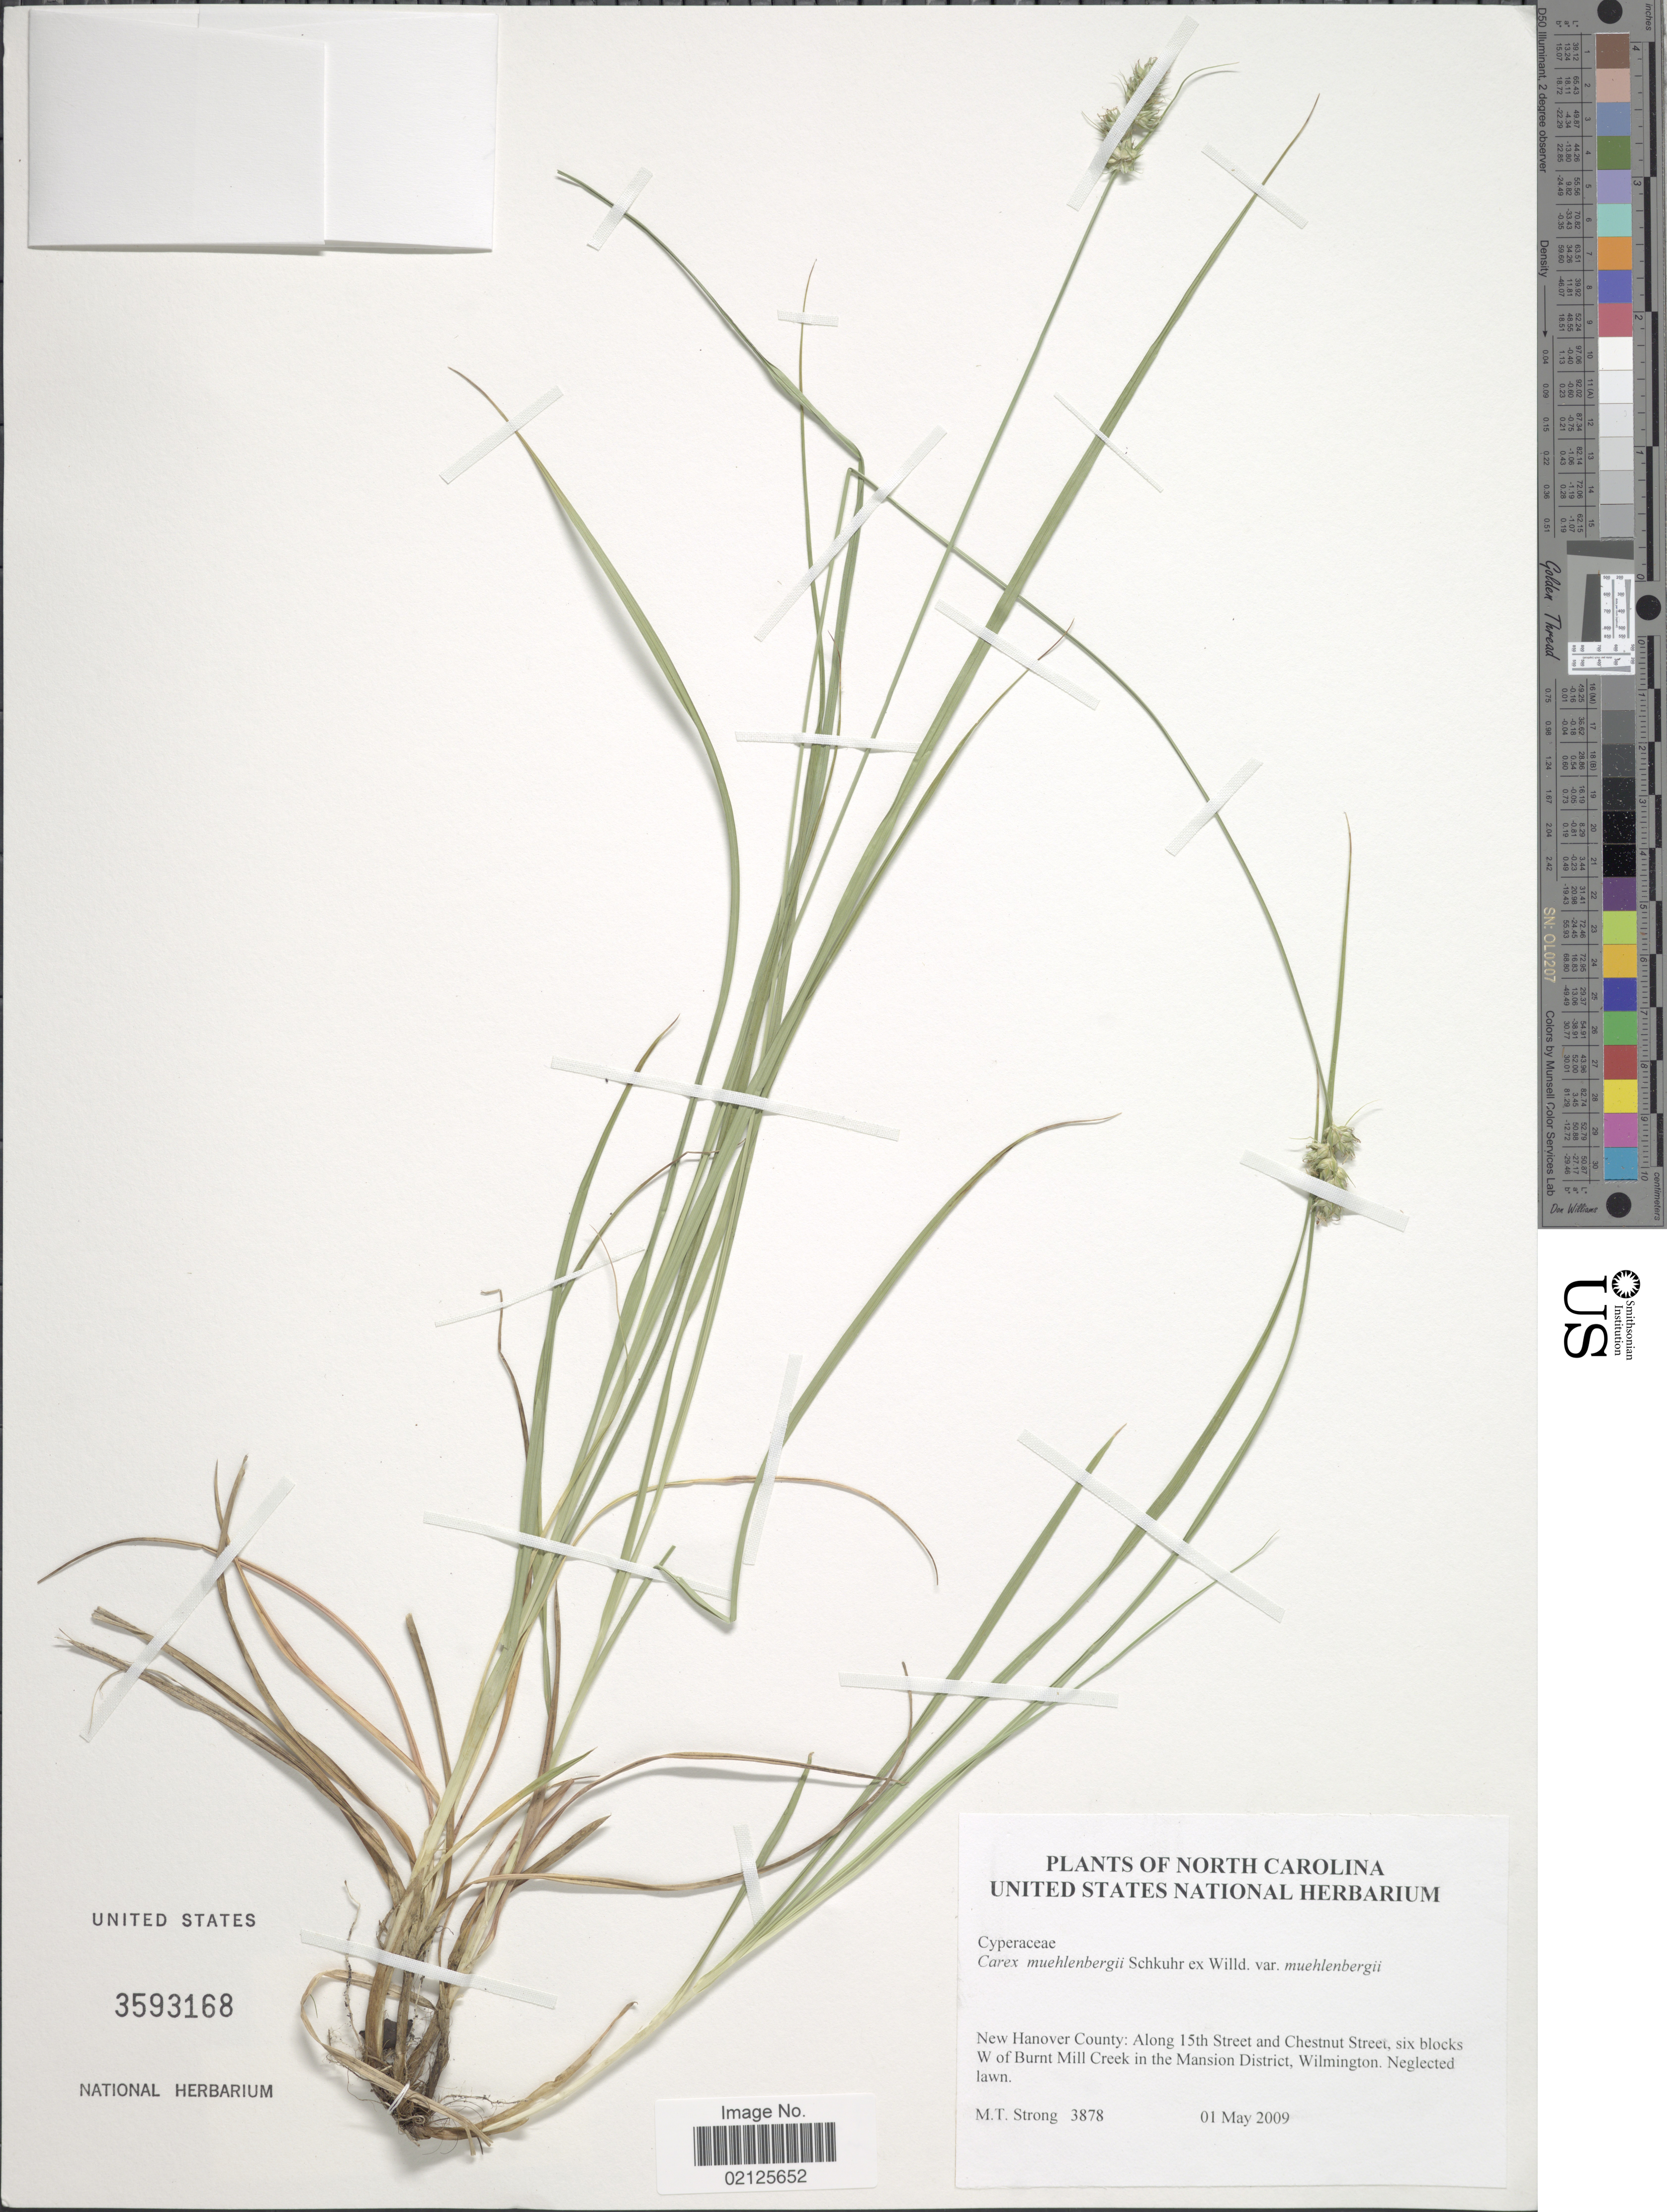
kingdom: Plantae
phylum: Tracheophyta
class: Liliopsida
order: Poales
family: Cyperaceae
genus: Carex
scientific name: Carex muehlenbergii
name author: Willd.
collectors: M. T. Strong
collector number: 3878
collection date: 2009-05-01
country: United States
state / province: North Carolina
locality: New Hanover County: Along 15th Street and Chestnut Street, six blocks W of Burnt Mill Creek in the Mansion District, Wilmington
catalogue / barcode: US 3593168